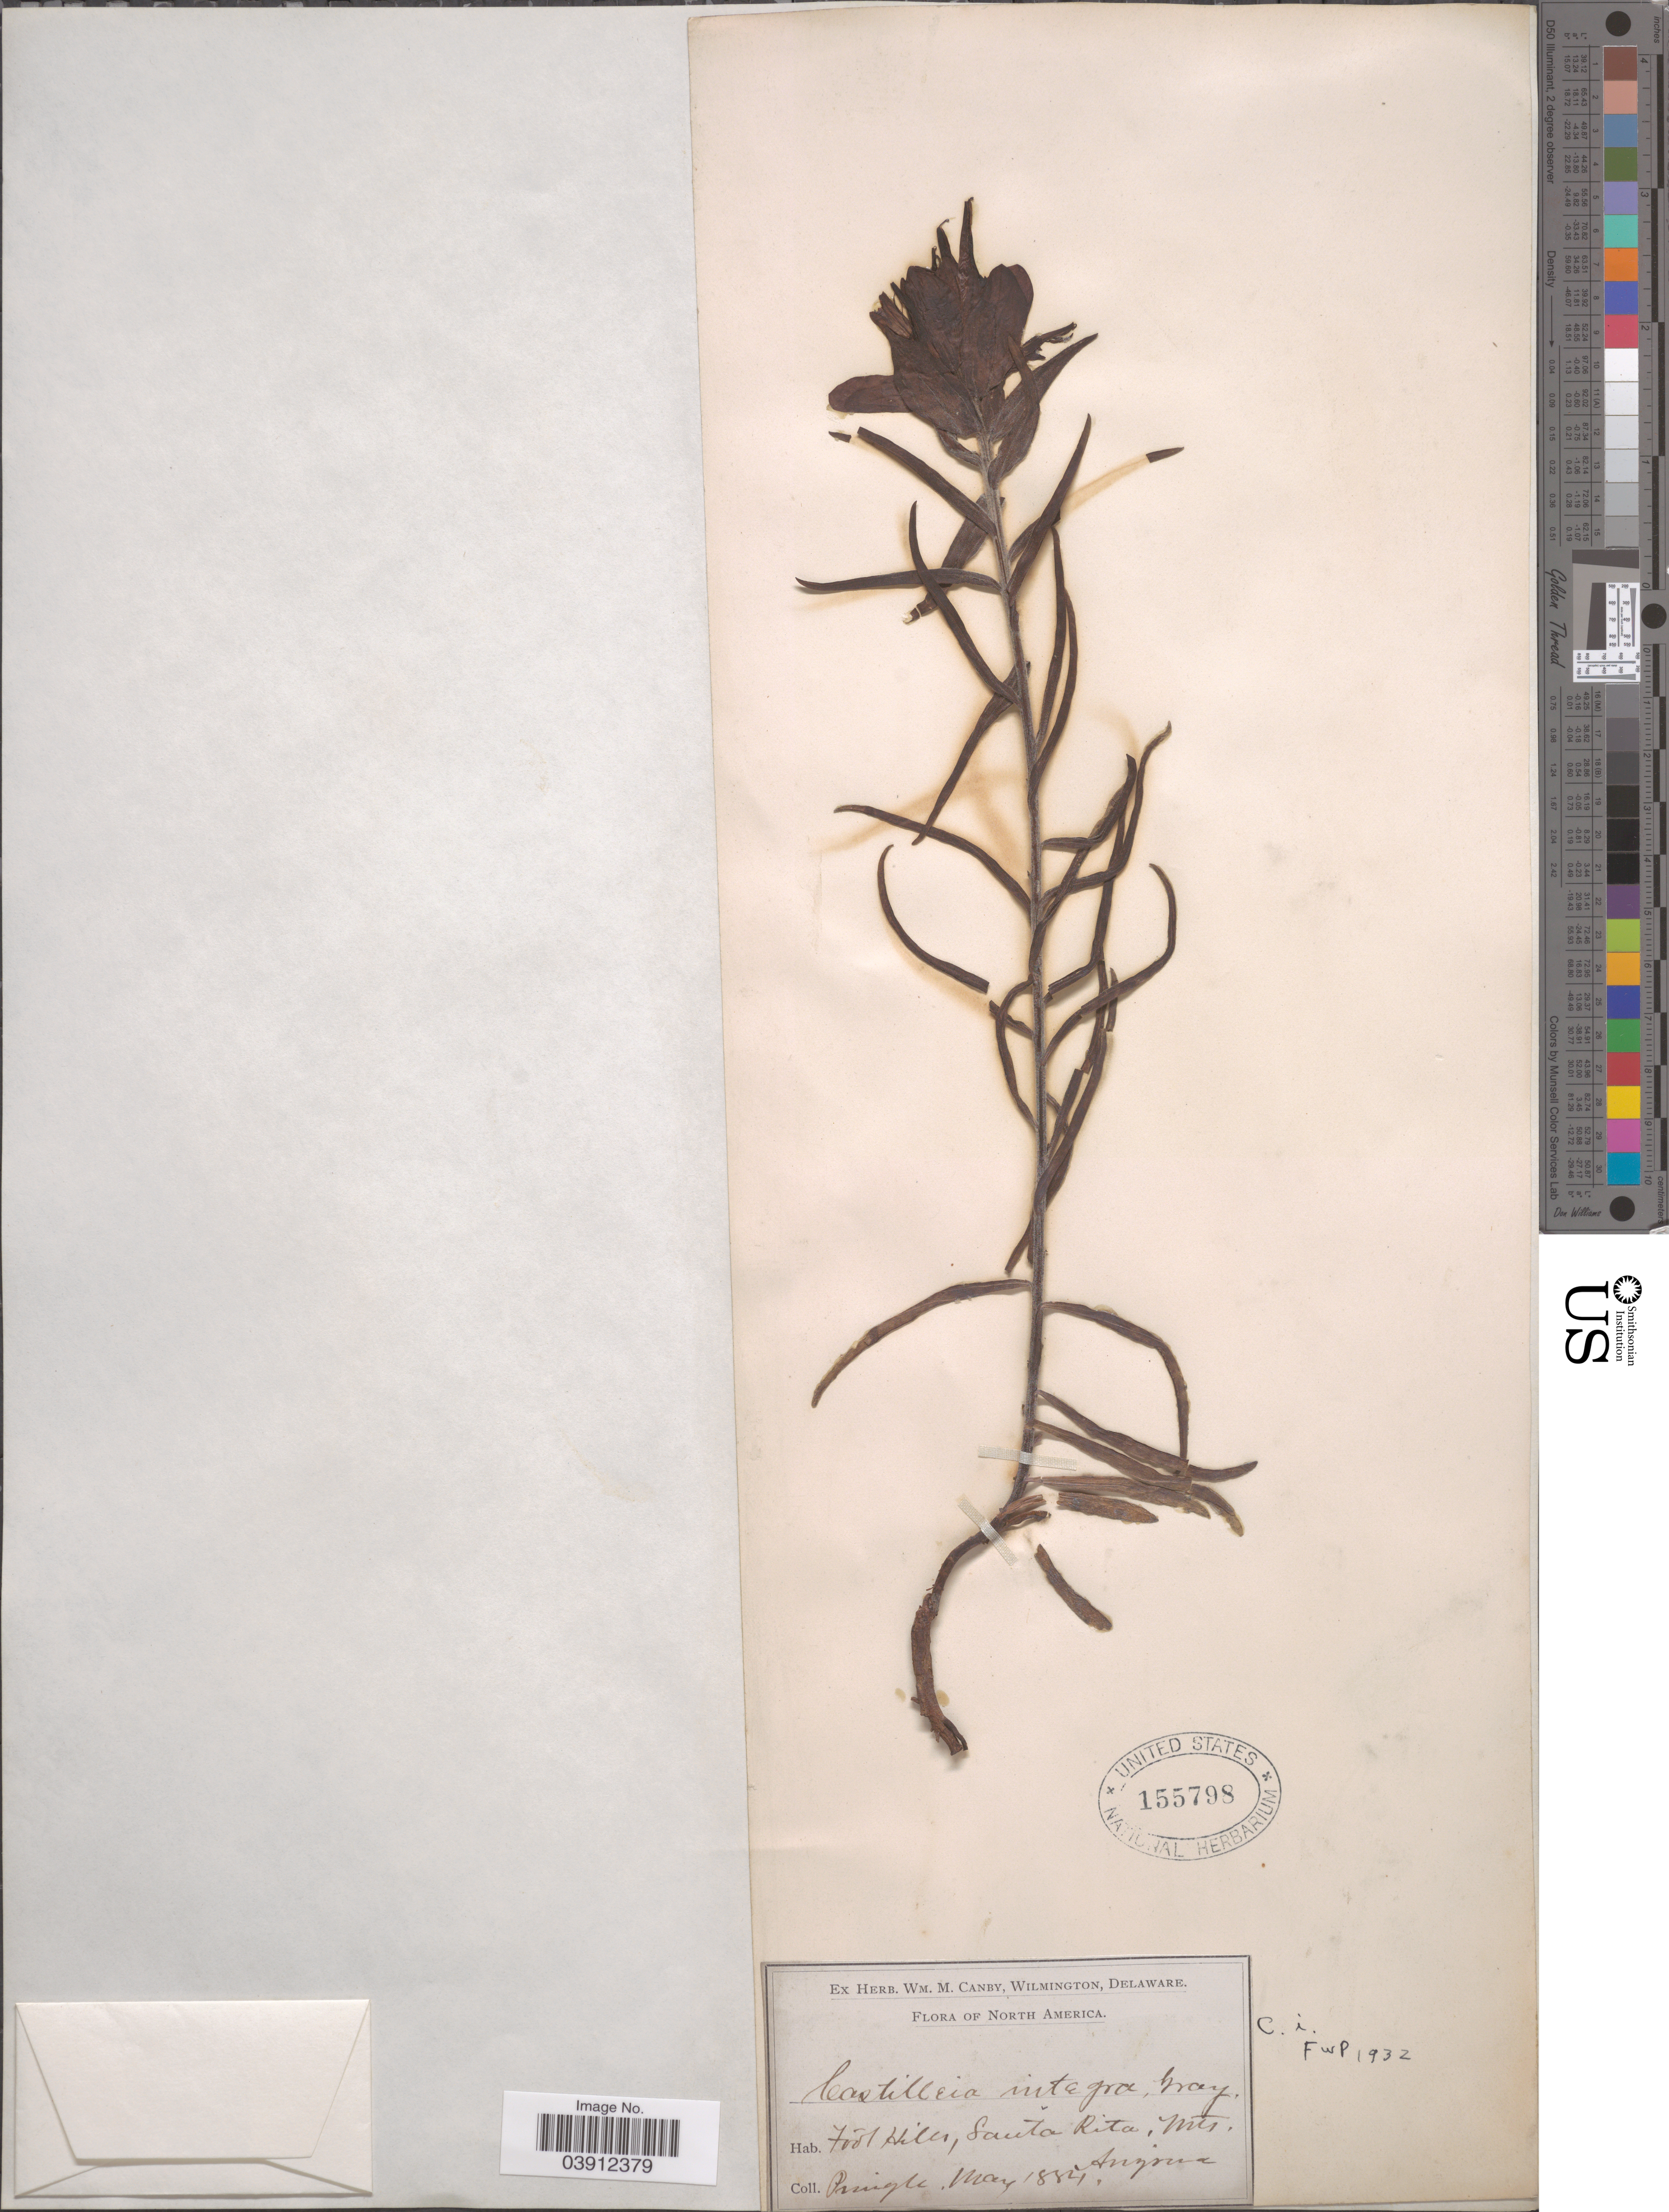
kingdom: Plantae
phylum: Tracheophyta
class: Magnoliopsida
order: Lamiales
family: Orobanchaceae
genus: Castilleja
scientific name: Castilleja integra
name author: A. Gray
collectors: -- Pringle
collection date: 1884-05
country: United States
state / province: Arizona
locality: Foot Hills, Santa Rita Mts.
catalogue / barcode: US 155798